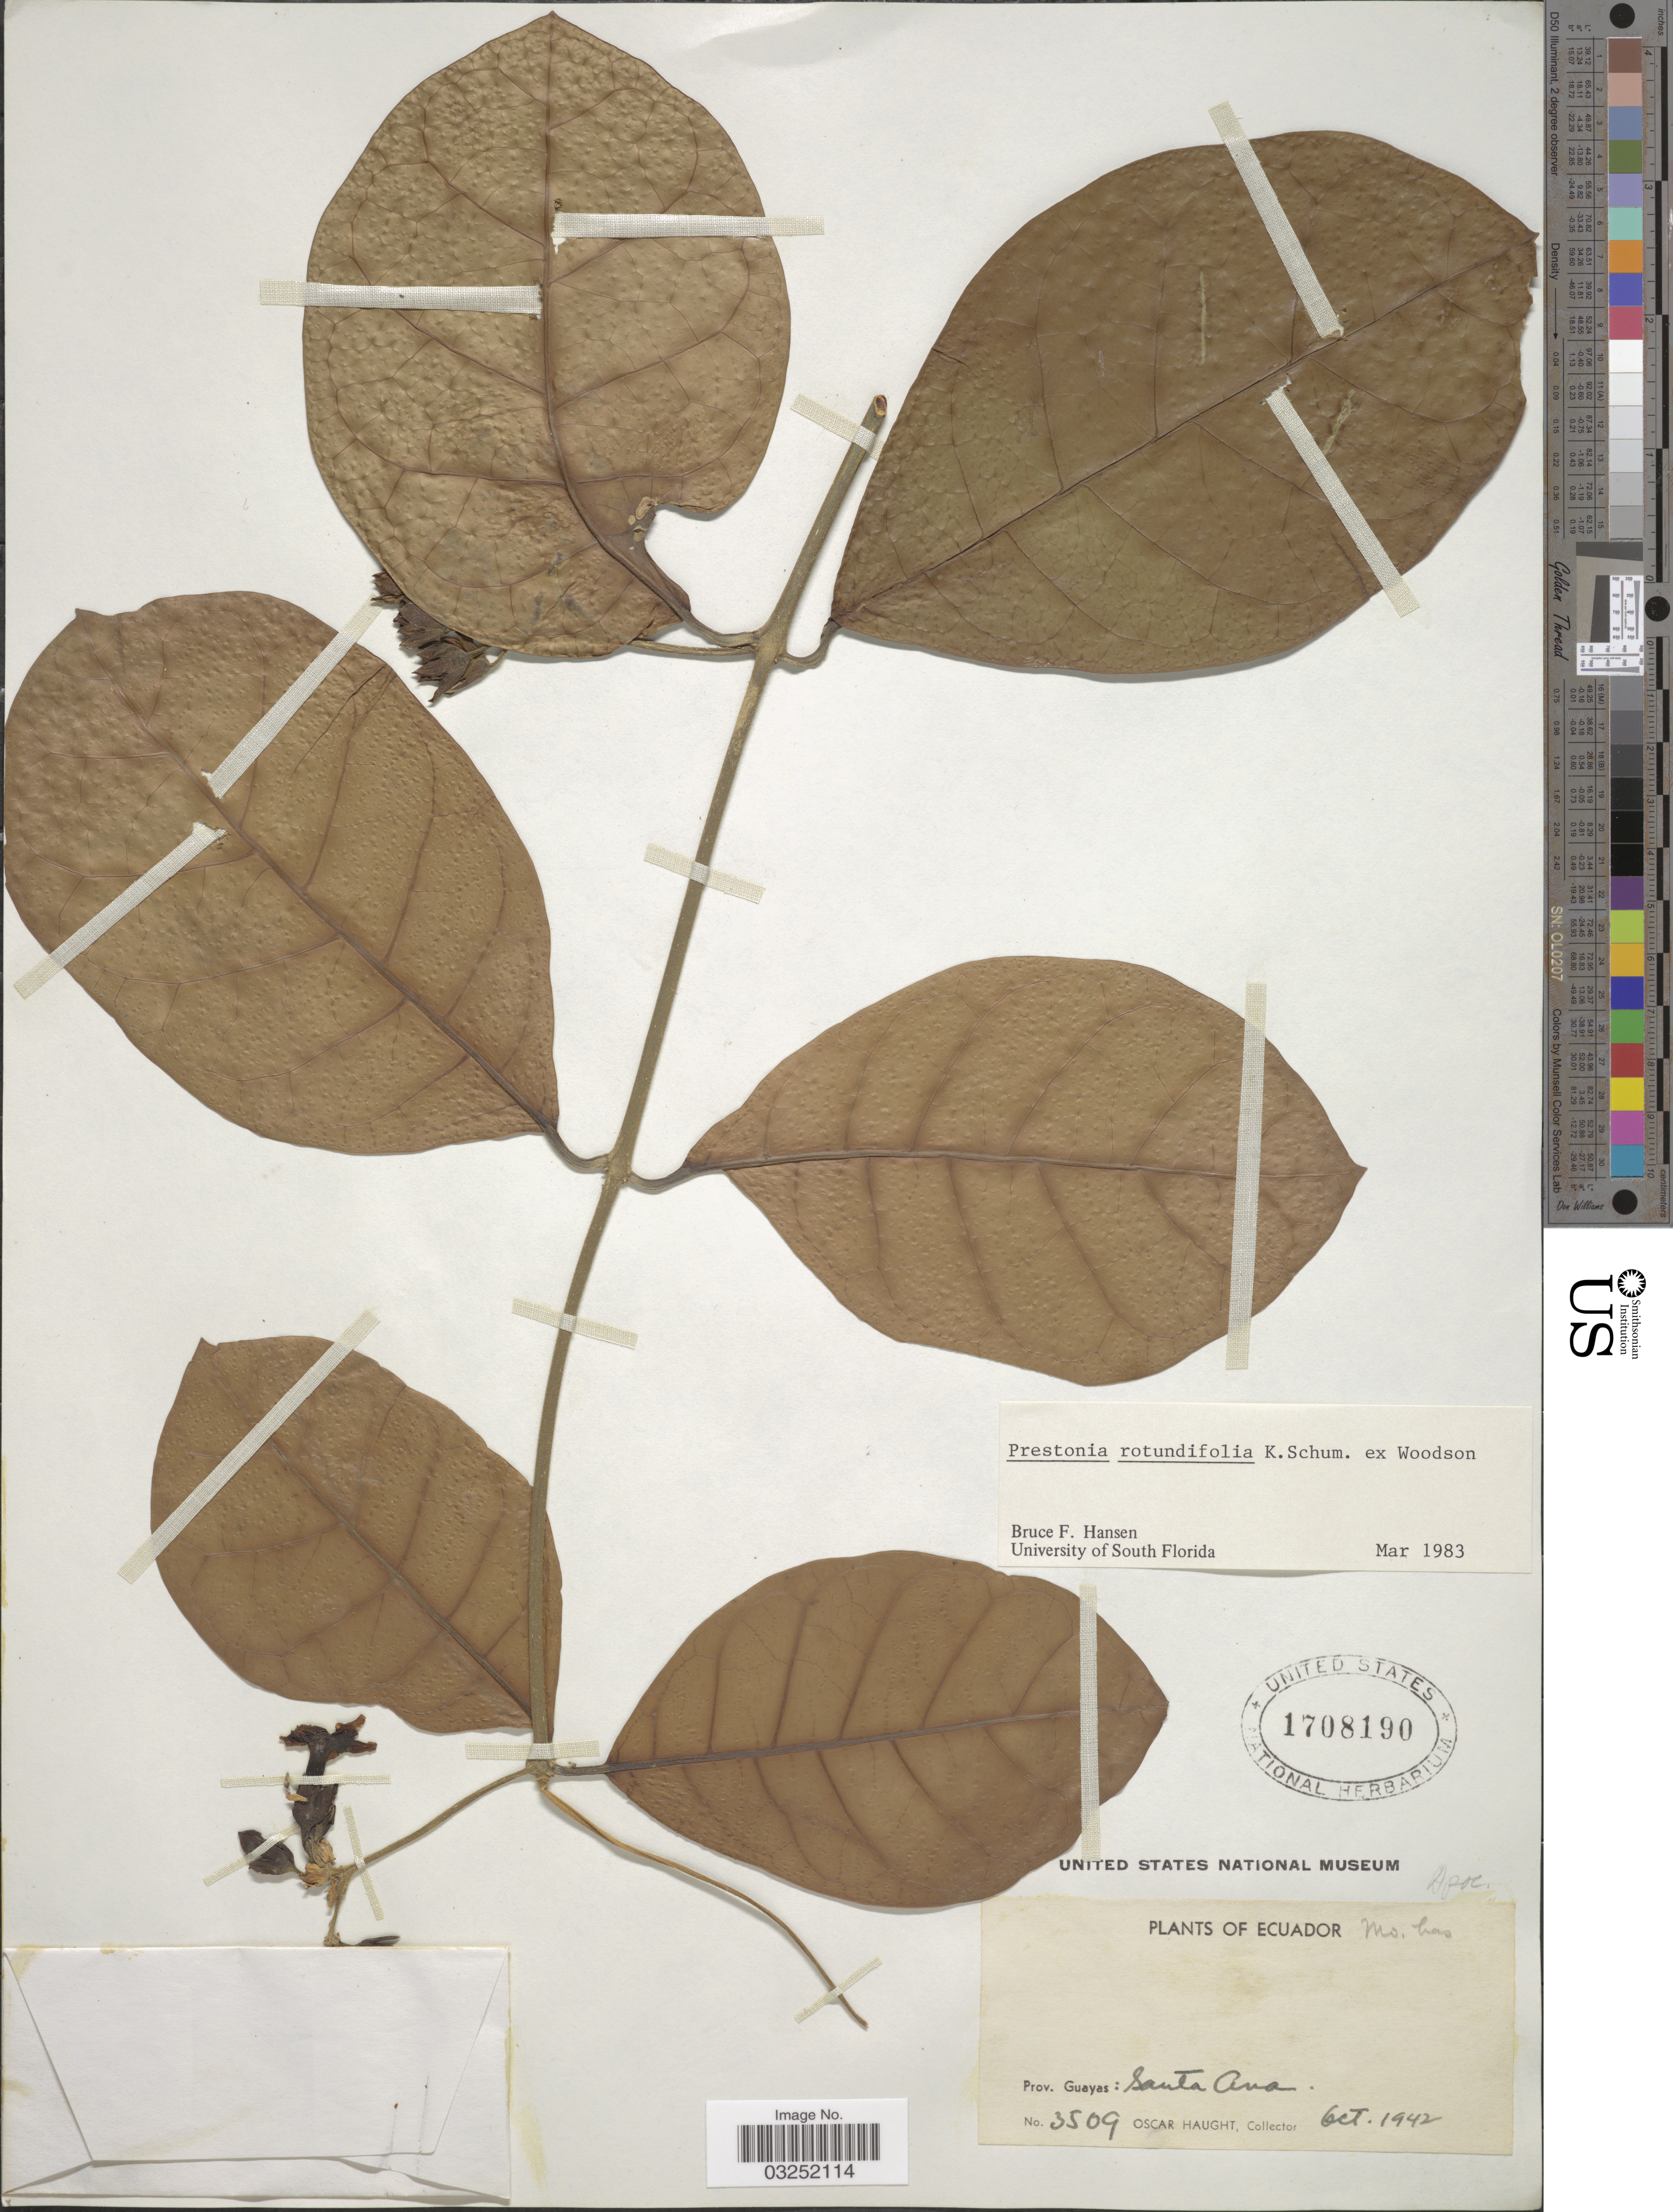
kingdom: Plantae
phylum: Tracheophyta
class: Magnoliopsida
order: Gentianales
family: Apocynaceae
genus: Prestonia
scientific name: Prestonia rotundifolia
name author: K. Schum. ex Woodson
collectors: O. Haught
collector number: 3509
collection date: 1942-10-06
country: Ecuador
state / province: Guayas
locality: Prov. Guayas: Santa Ana.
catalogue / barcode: US 1708190